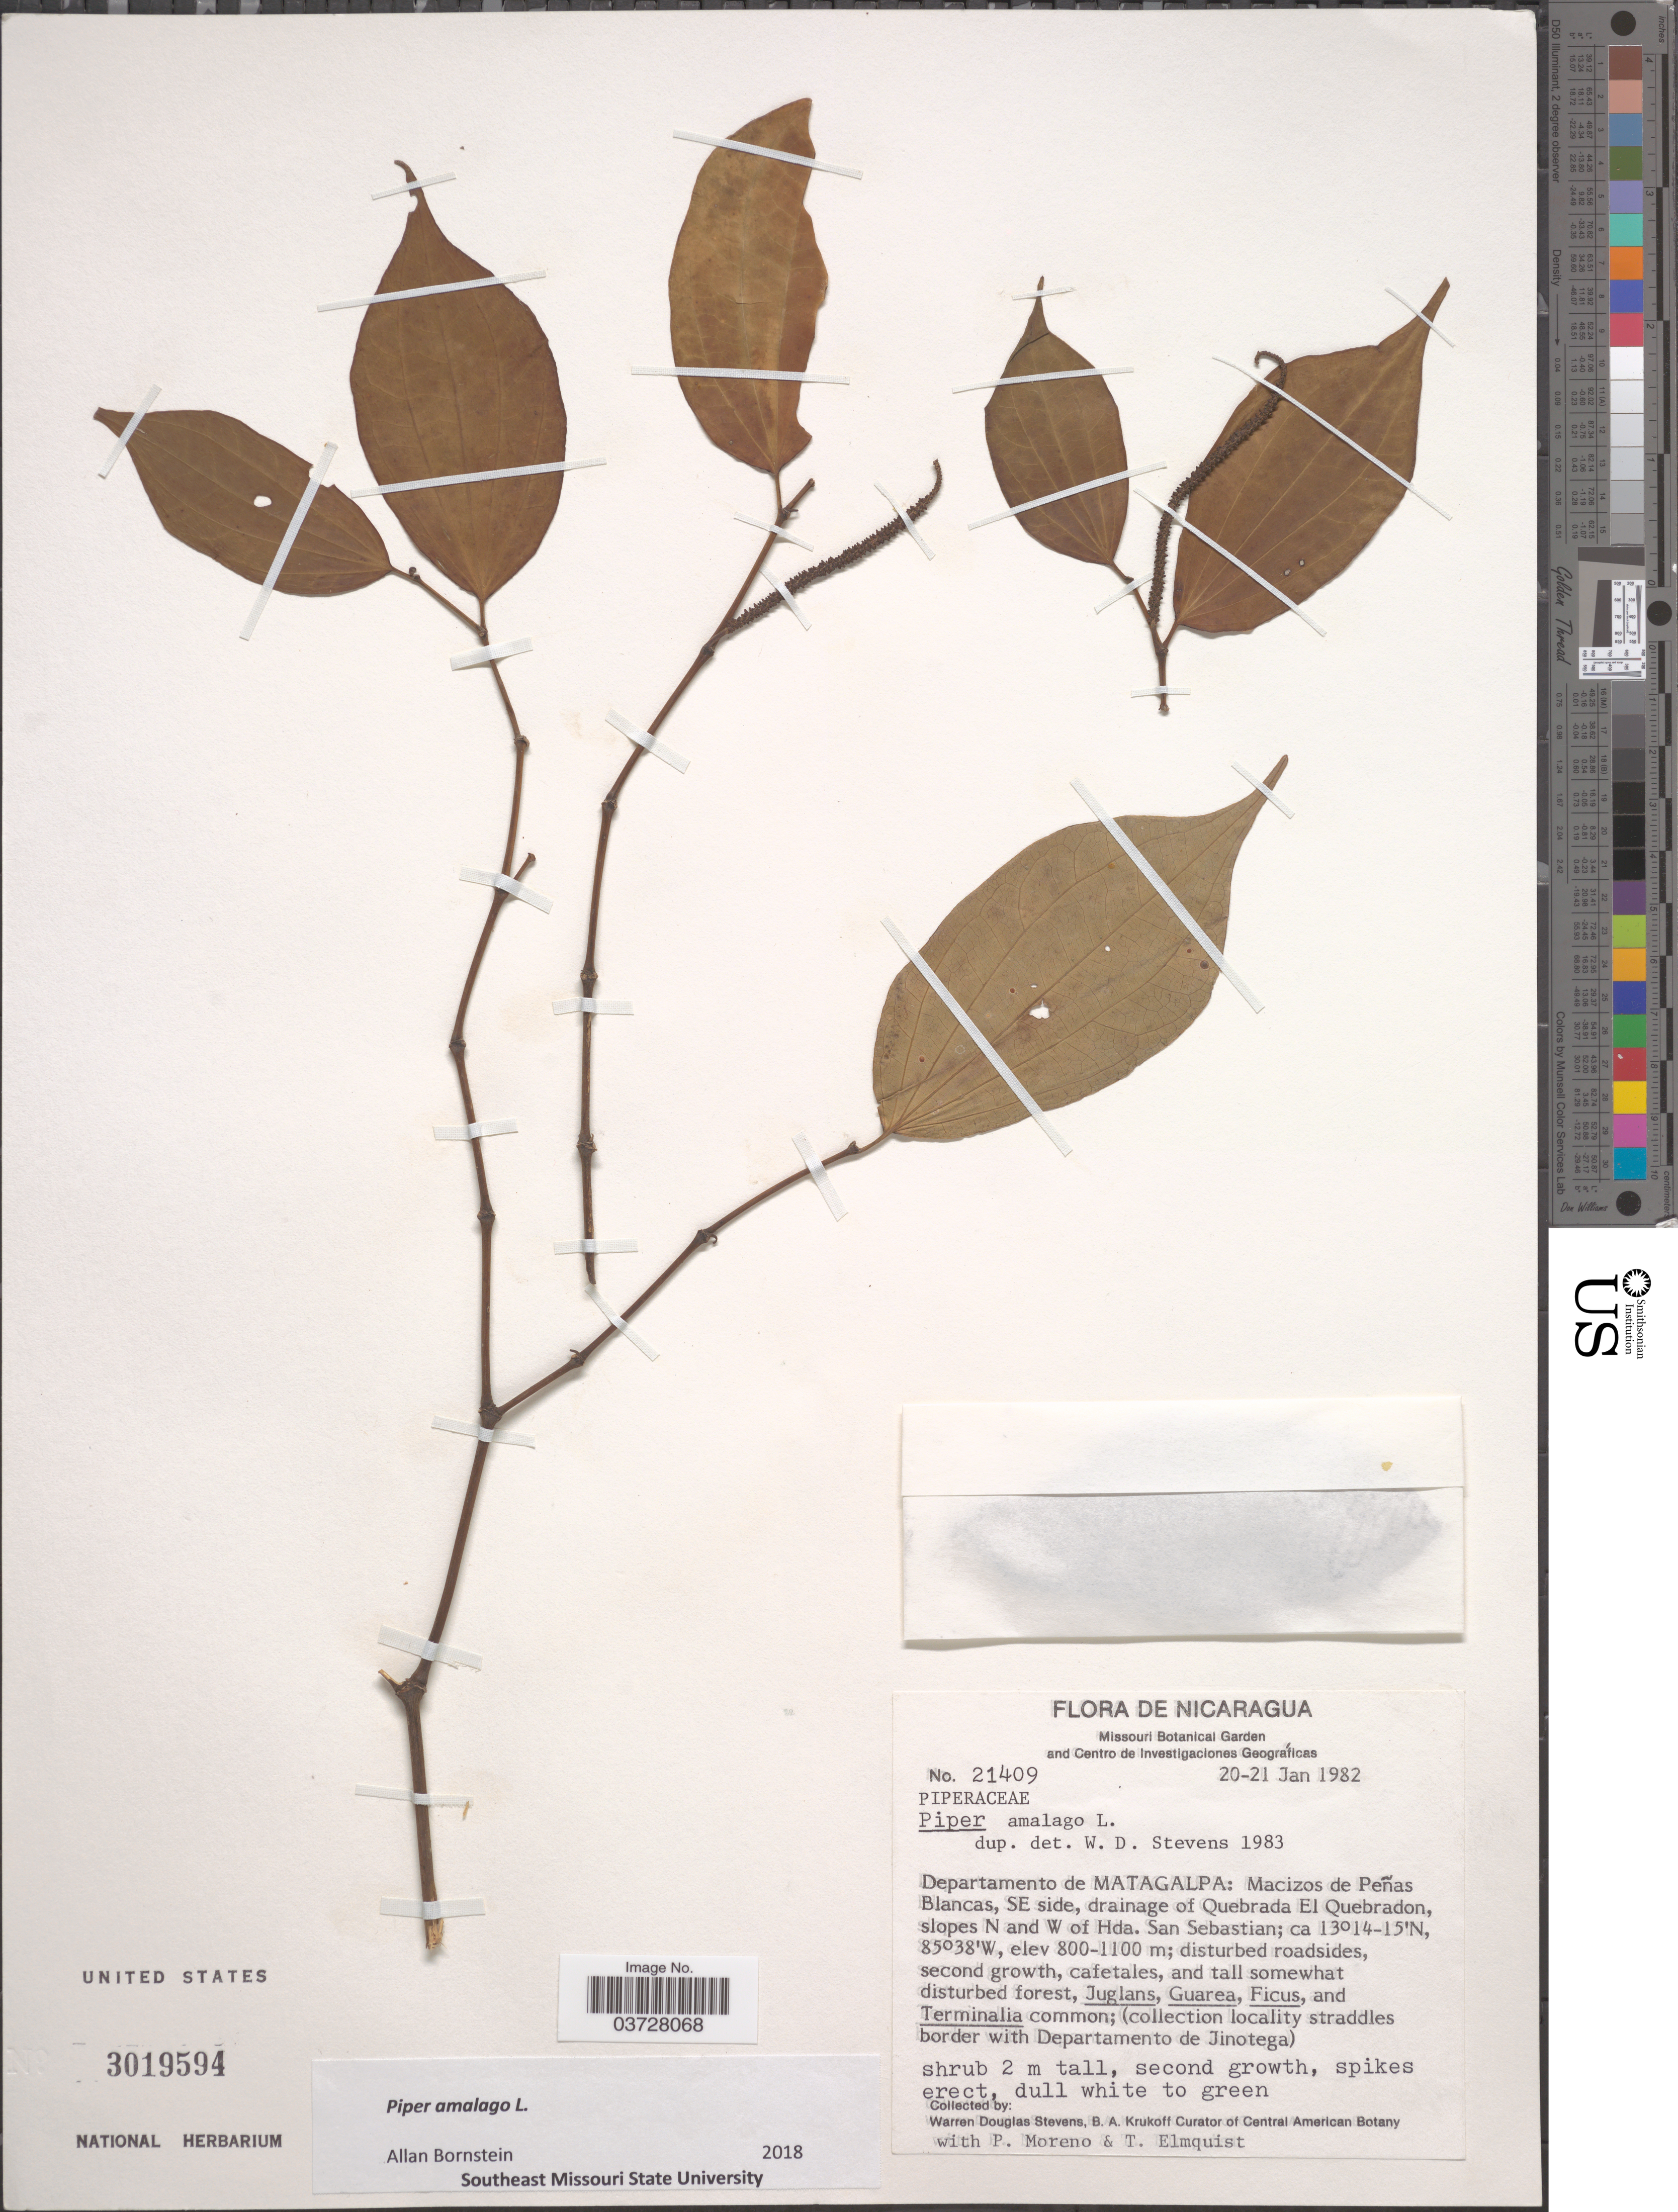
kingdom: Plantae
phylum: Tracheophyta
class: Magnoliopsida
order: Piperales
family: Piperaceae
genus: Piper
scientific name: Piper amalago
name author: L.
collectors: W. D. Stevens, P. Moreno & T. Elmquist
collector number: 21409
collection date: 1982-01-20/1982-01-21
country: Nicaragua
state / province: Matagalpa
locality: Departamento de Matagalpa: Macizos de Peñas Blancas, SE side, drainage of Quebrada El Quebradon, slopes N and W of Hda. San Sebastian. (collection locality straddleds border with Departamento de Jinotega) [unsure placement]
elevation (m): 800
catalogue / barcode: US 3019594